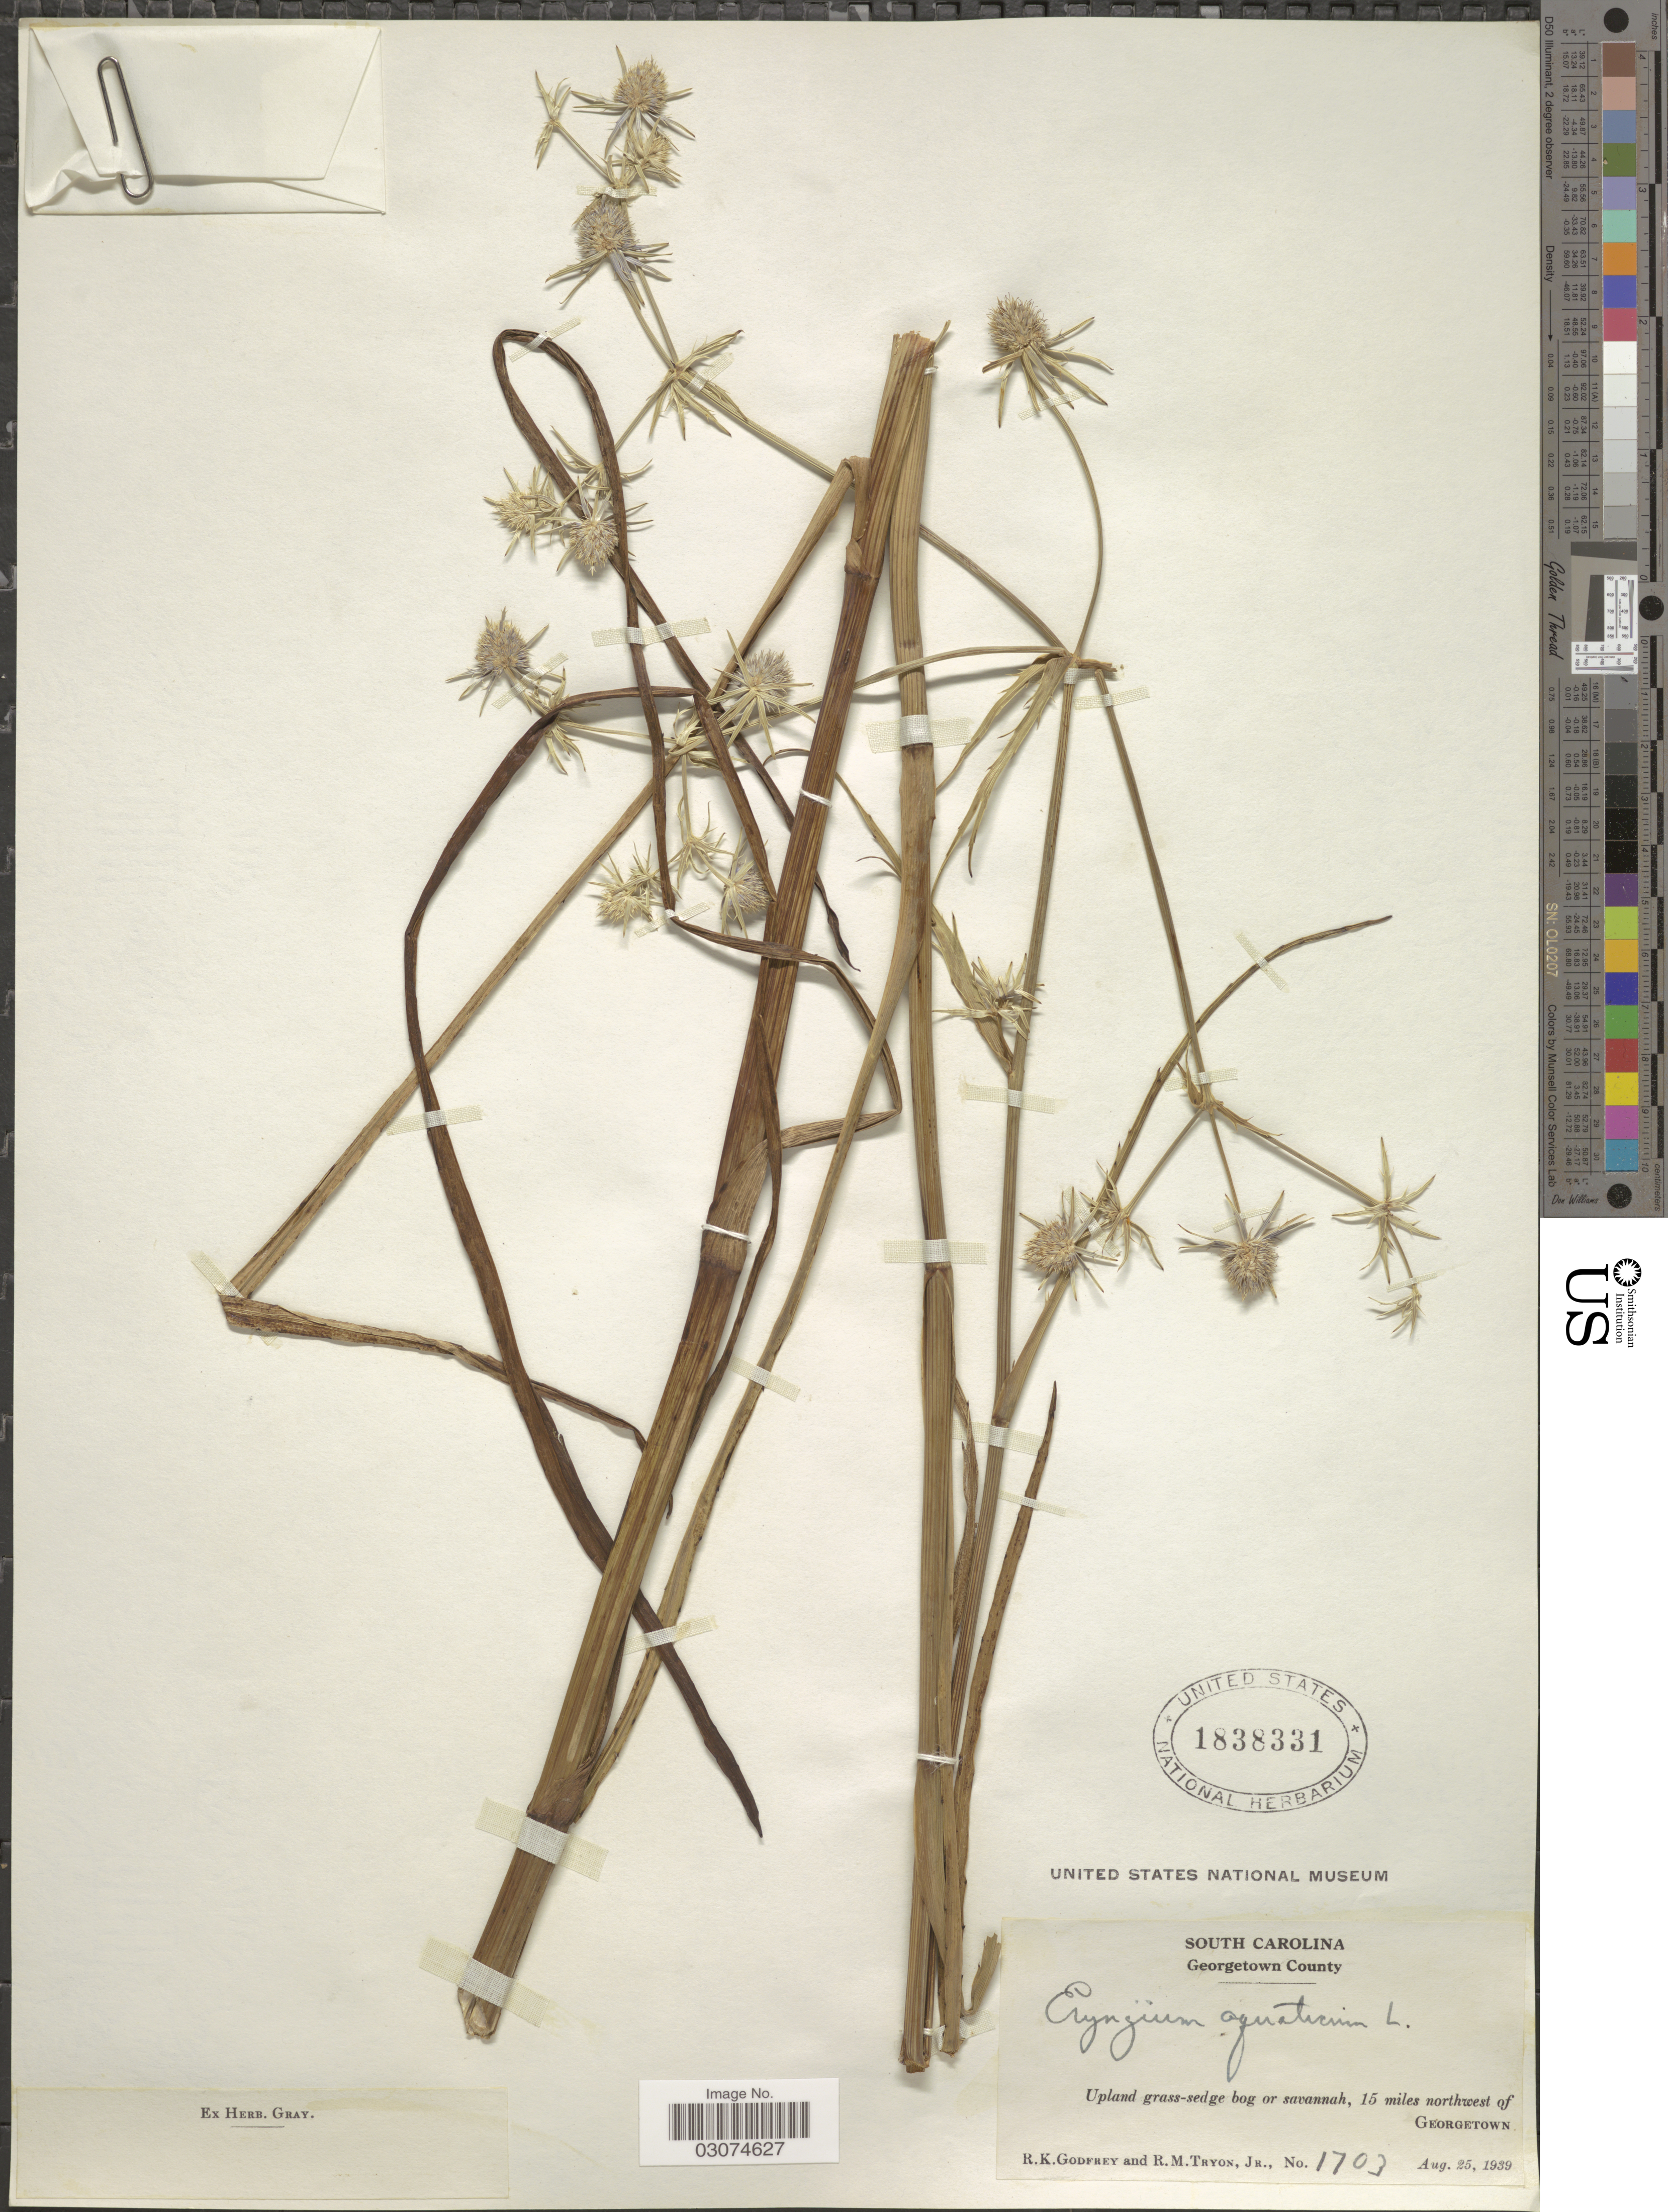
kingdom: Plantae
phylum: Tracheophyta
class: Magnoliopsida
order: Apiales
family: Apiaceae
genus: Eryngium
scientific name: Eryngium aquaticum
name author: L.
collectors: R. K. Godfrey & R. Tryon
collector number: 1703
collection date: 1939-08-25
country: United States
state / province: South Carolina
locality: Georgetown County. Upland grass-sedge bog or savannah, 15 miles northwest of Georgetown.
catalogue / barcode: US 1838331